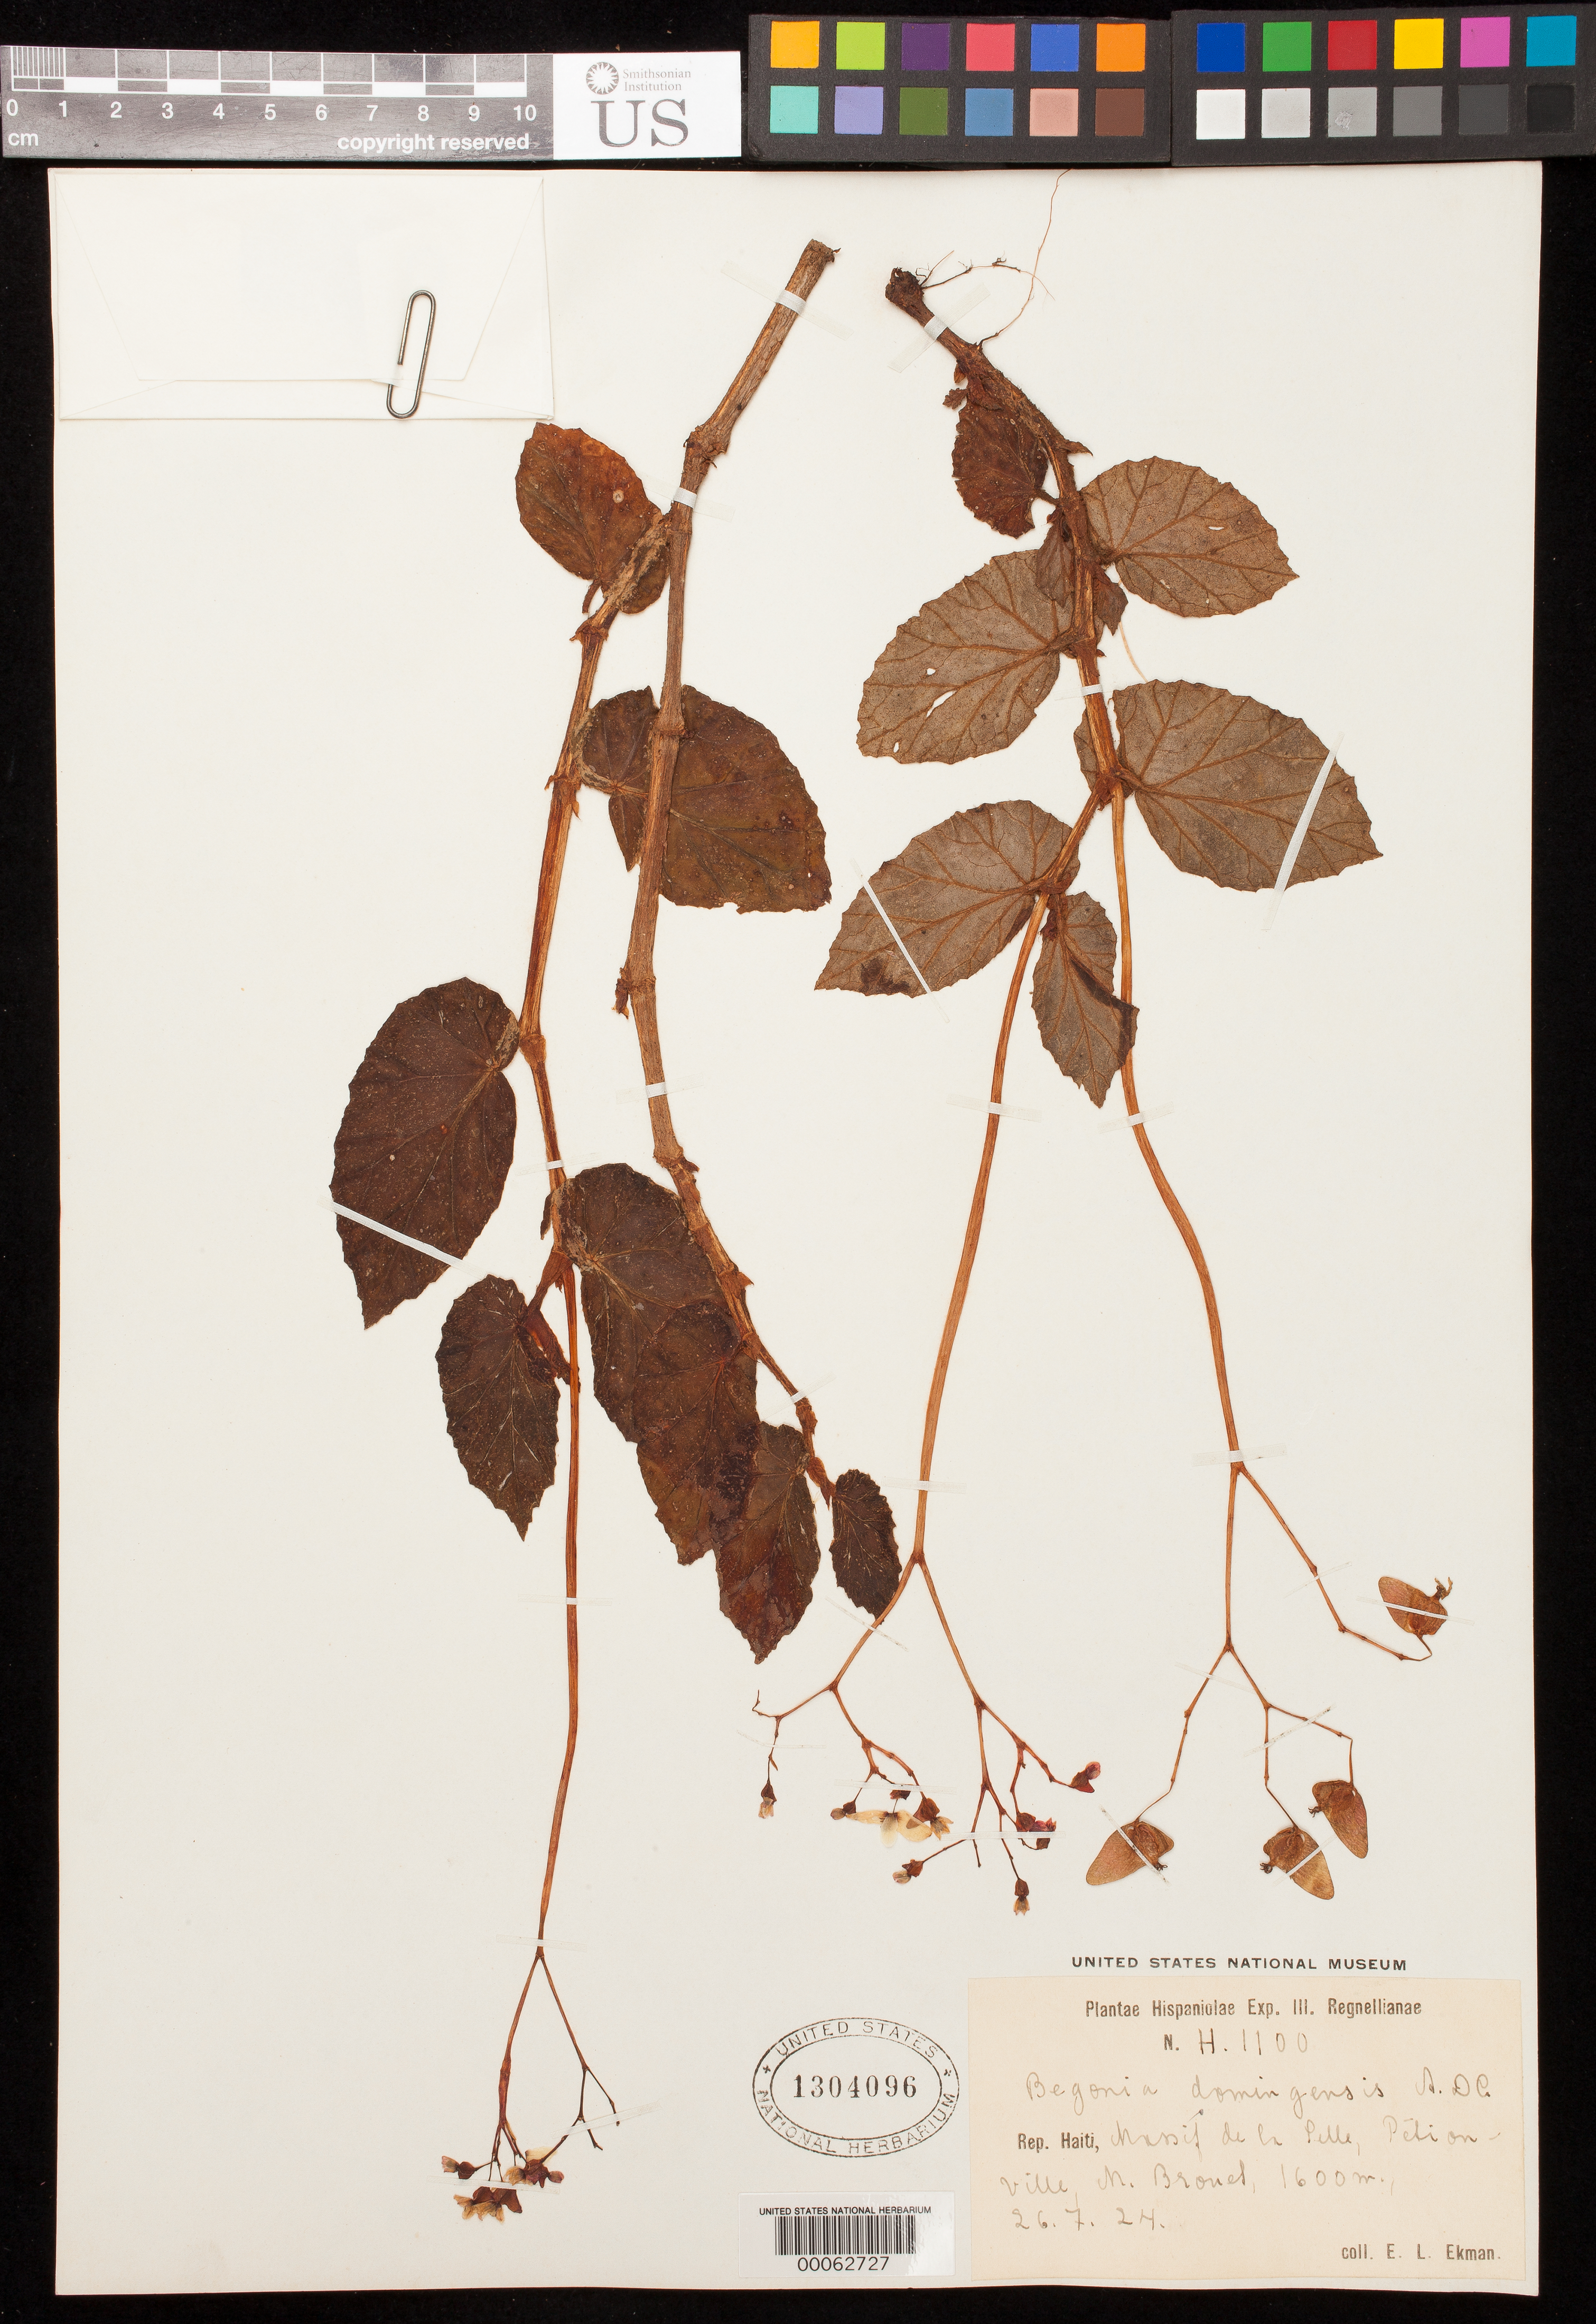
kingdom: Plantae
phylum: Tracheophyta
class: Magnoliopsida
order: Cucurbitales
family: Begoniaceae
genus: Begonia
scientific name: Begonia domingensis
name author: A. DC.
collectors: E. L. Ekman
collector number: H.1100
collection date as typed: Transcribed d/m/y: 26/7/24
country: Haiti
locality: Hispaniolae Exp. III. Regnellianae. Massif de la Pelle, Pétionville, M. Bronel.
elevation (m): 1600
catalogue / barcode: US 1304096